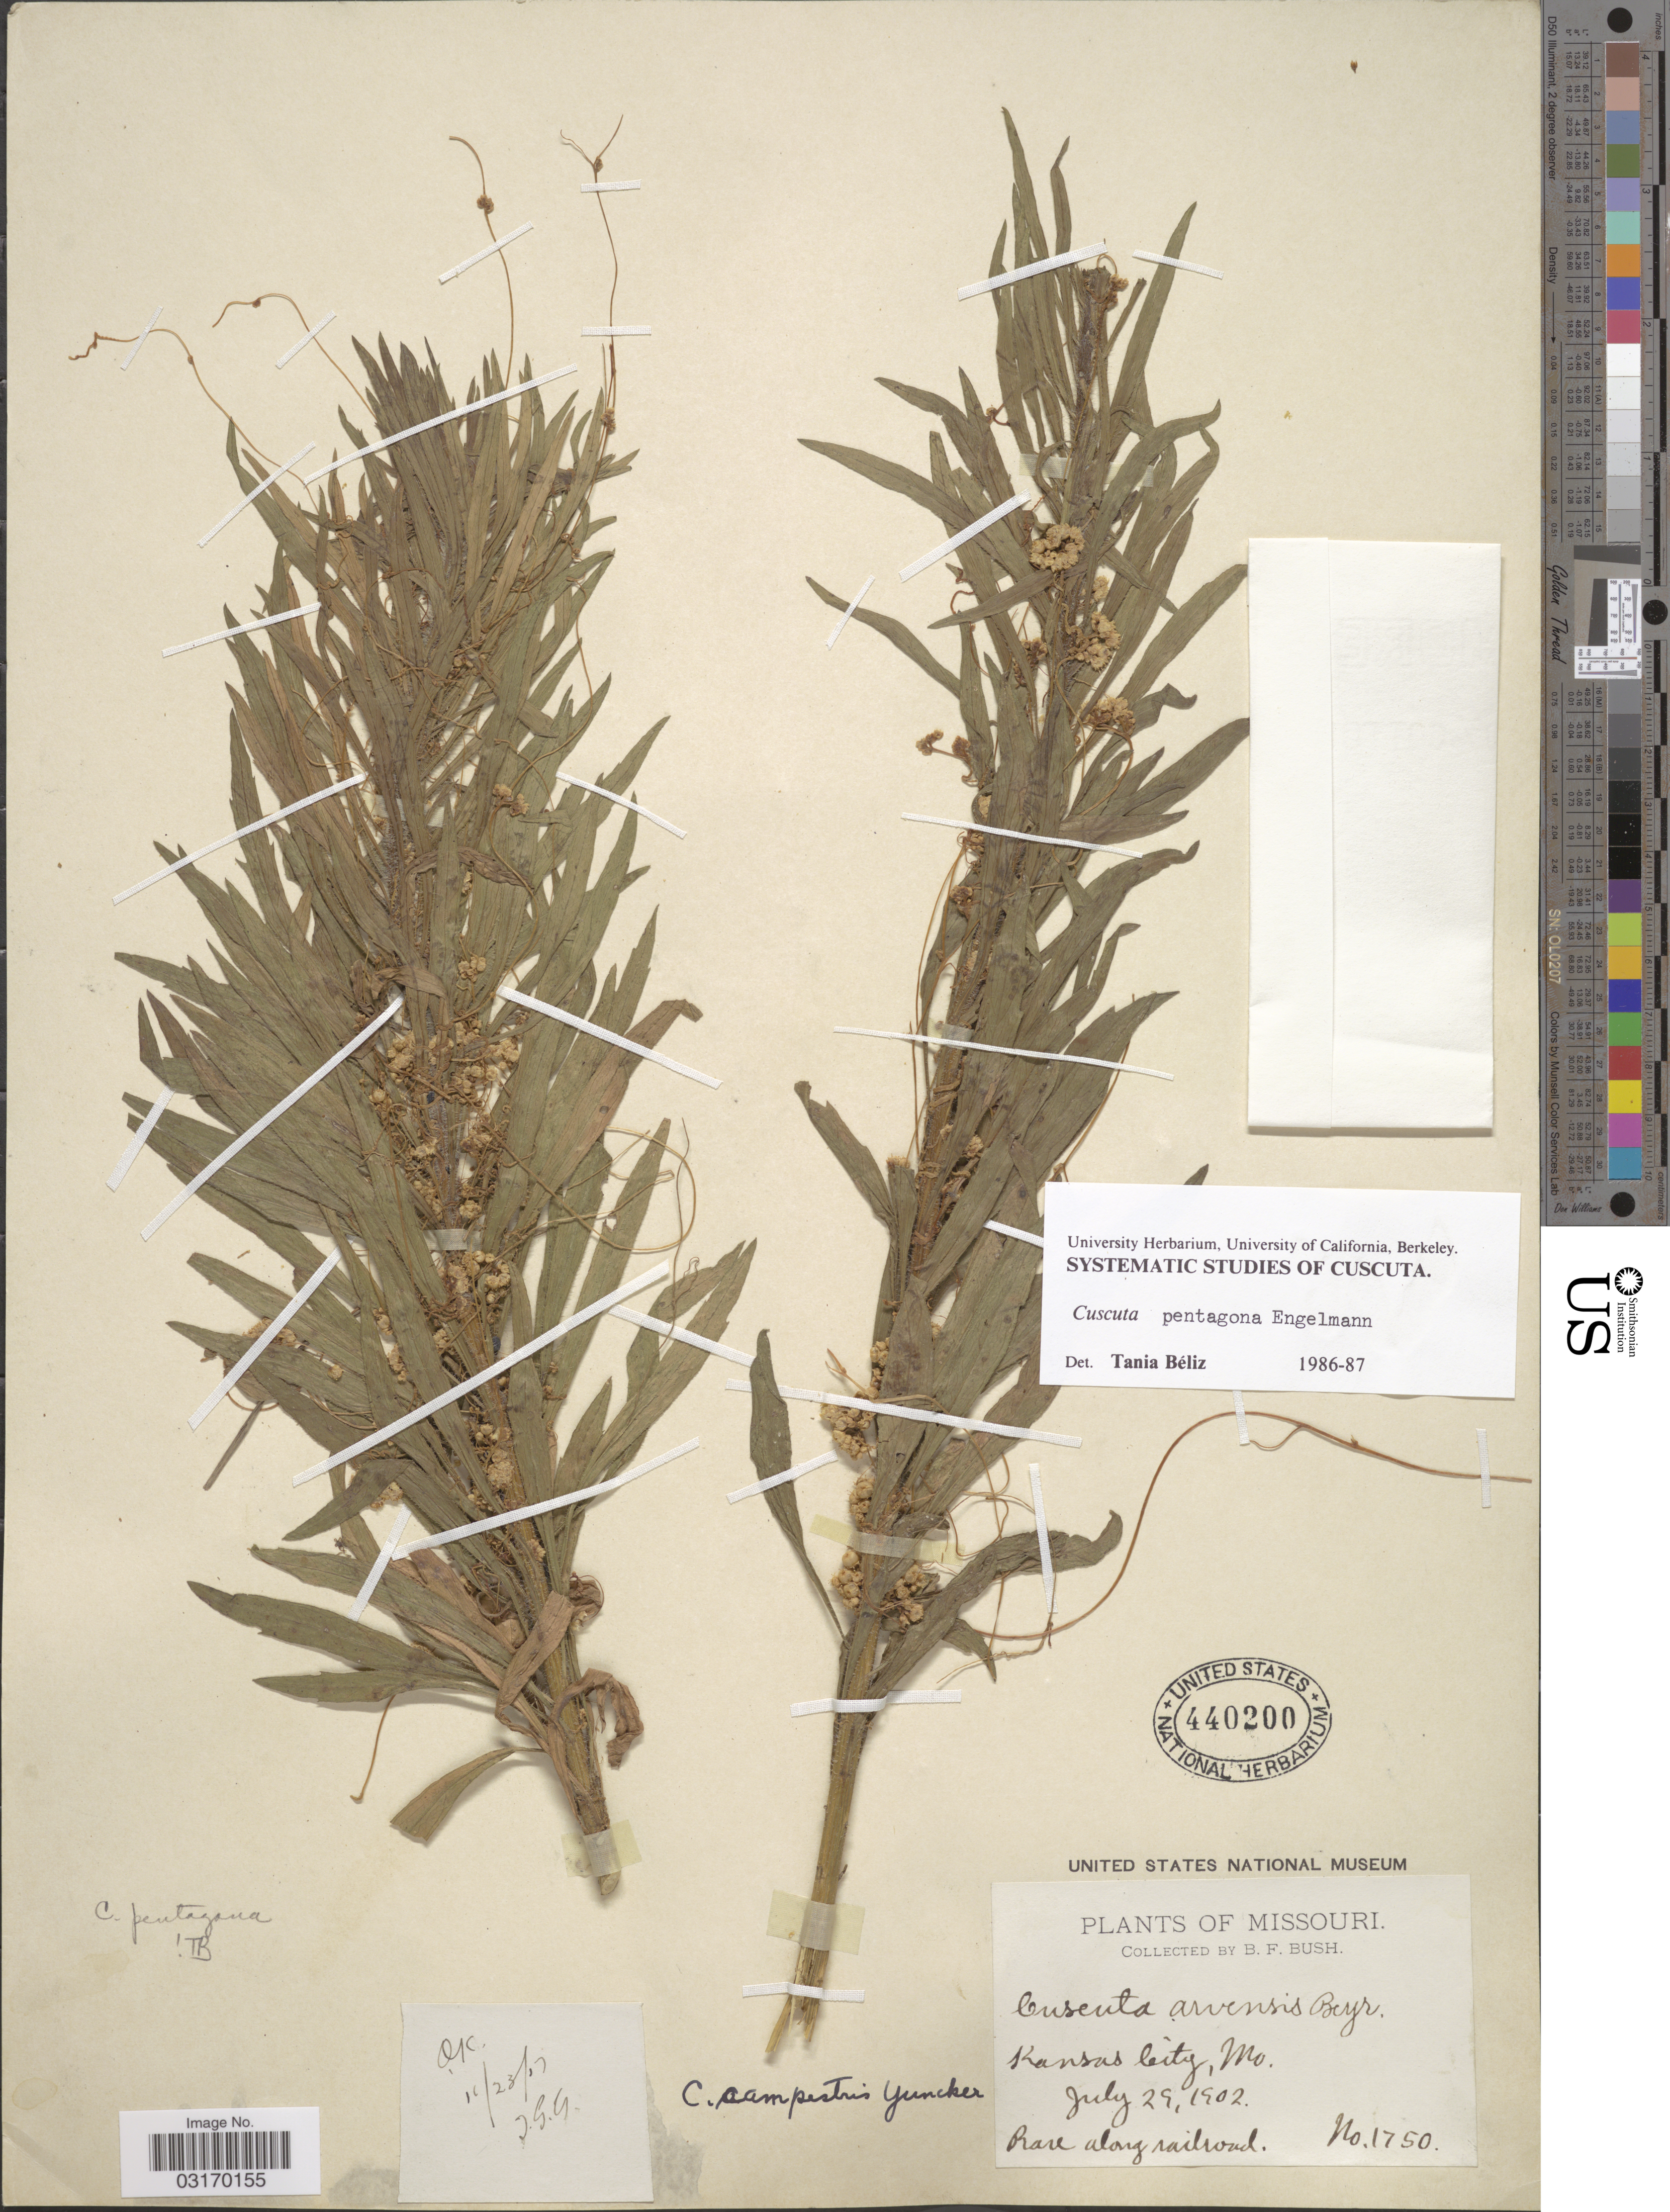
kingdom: Plantae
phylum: Tracheophyta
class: Magnoliopsida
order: Solanales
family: Convolvulaceae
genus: Cuscuta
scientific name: Cuscuta pentagona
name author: Engelm.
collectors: B. F. Bush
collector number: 1750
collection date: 1902-07-29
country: United States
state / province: Missouri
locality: Kansas City.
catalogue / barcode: US 440200